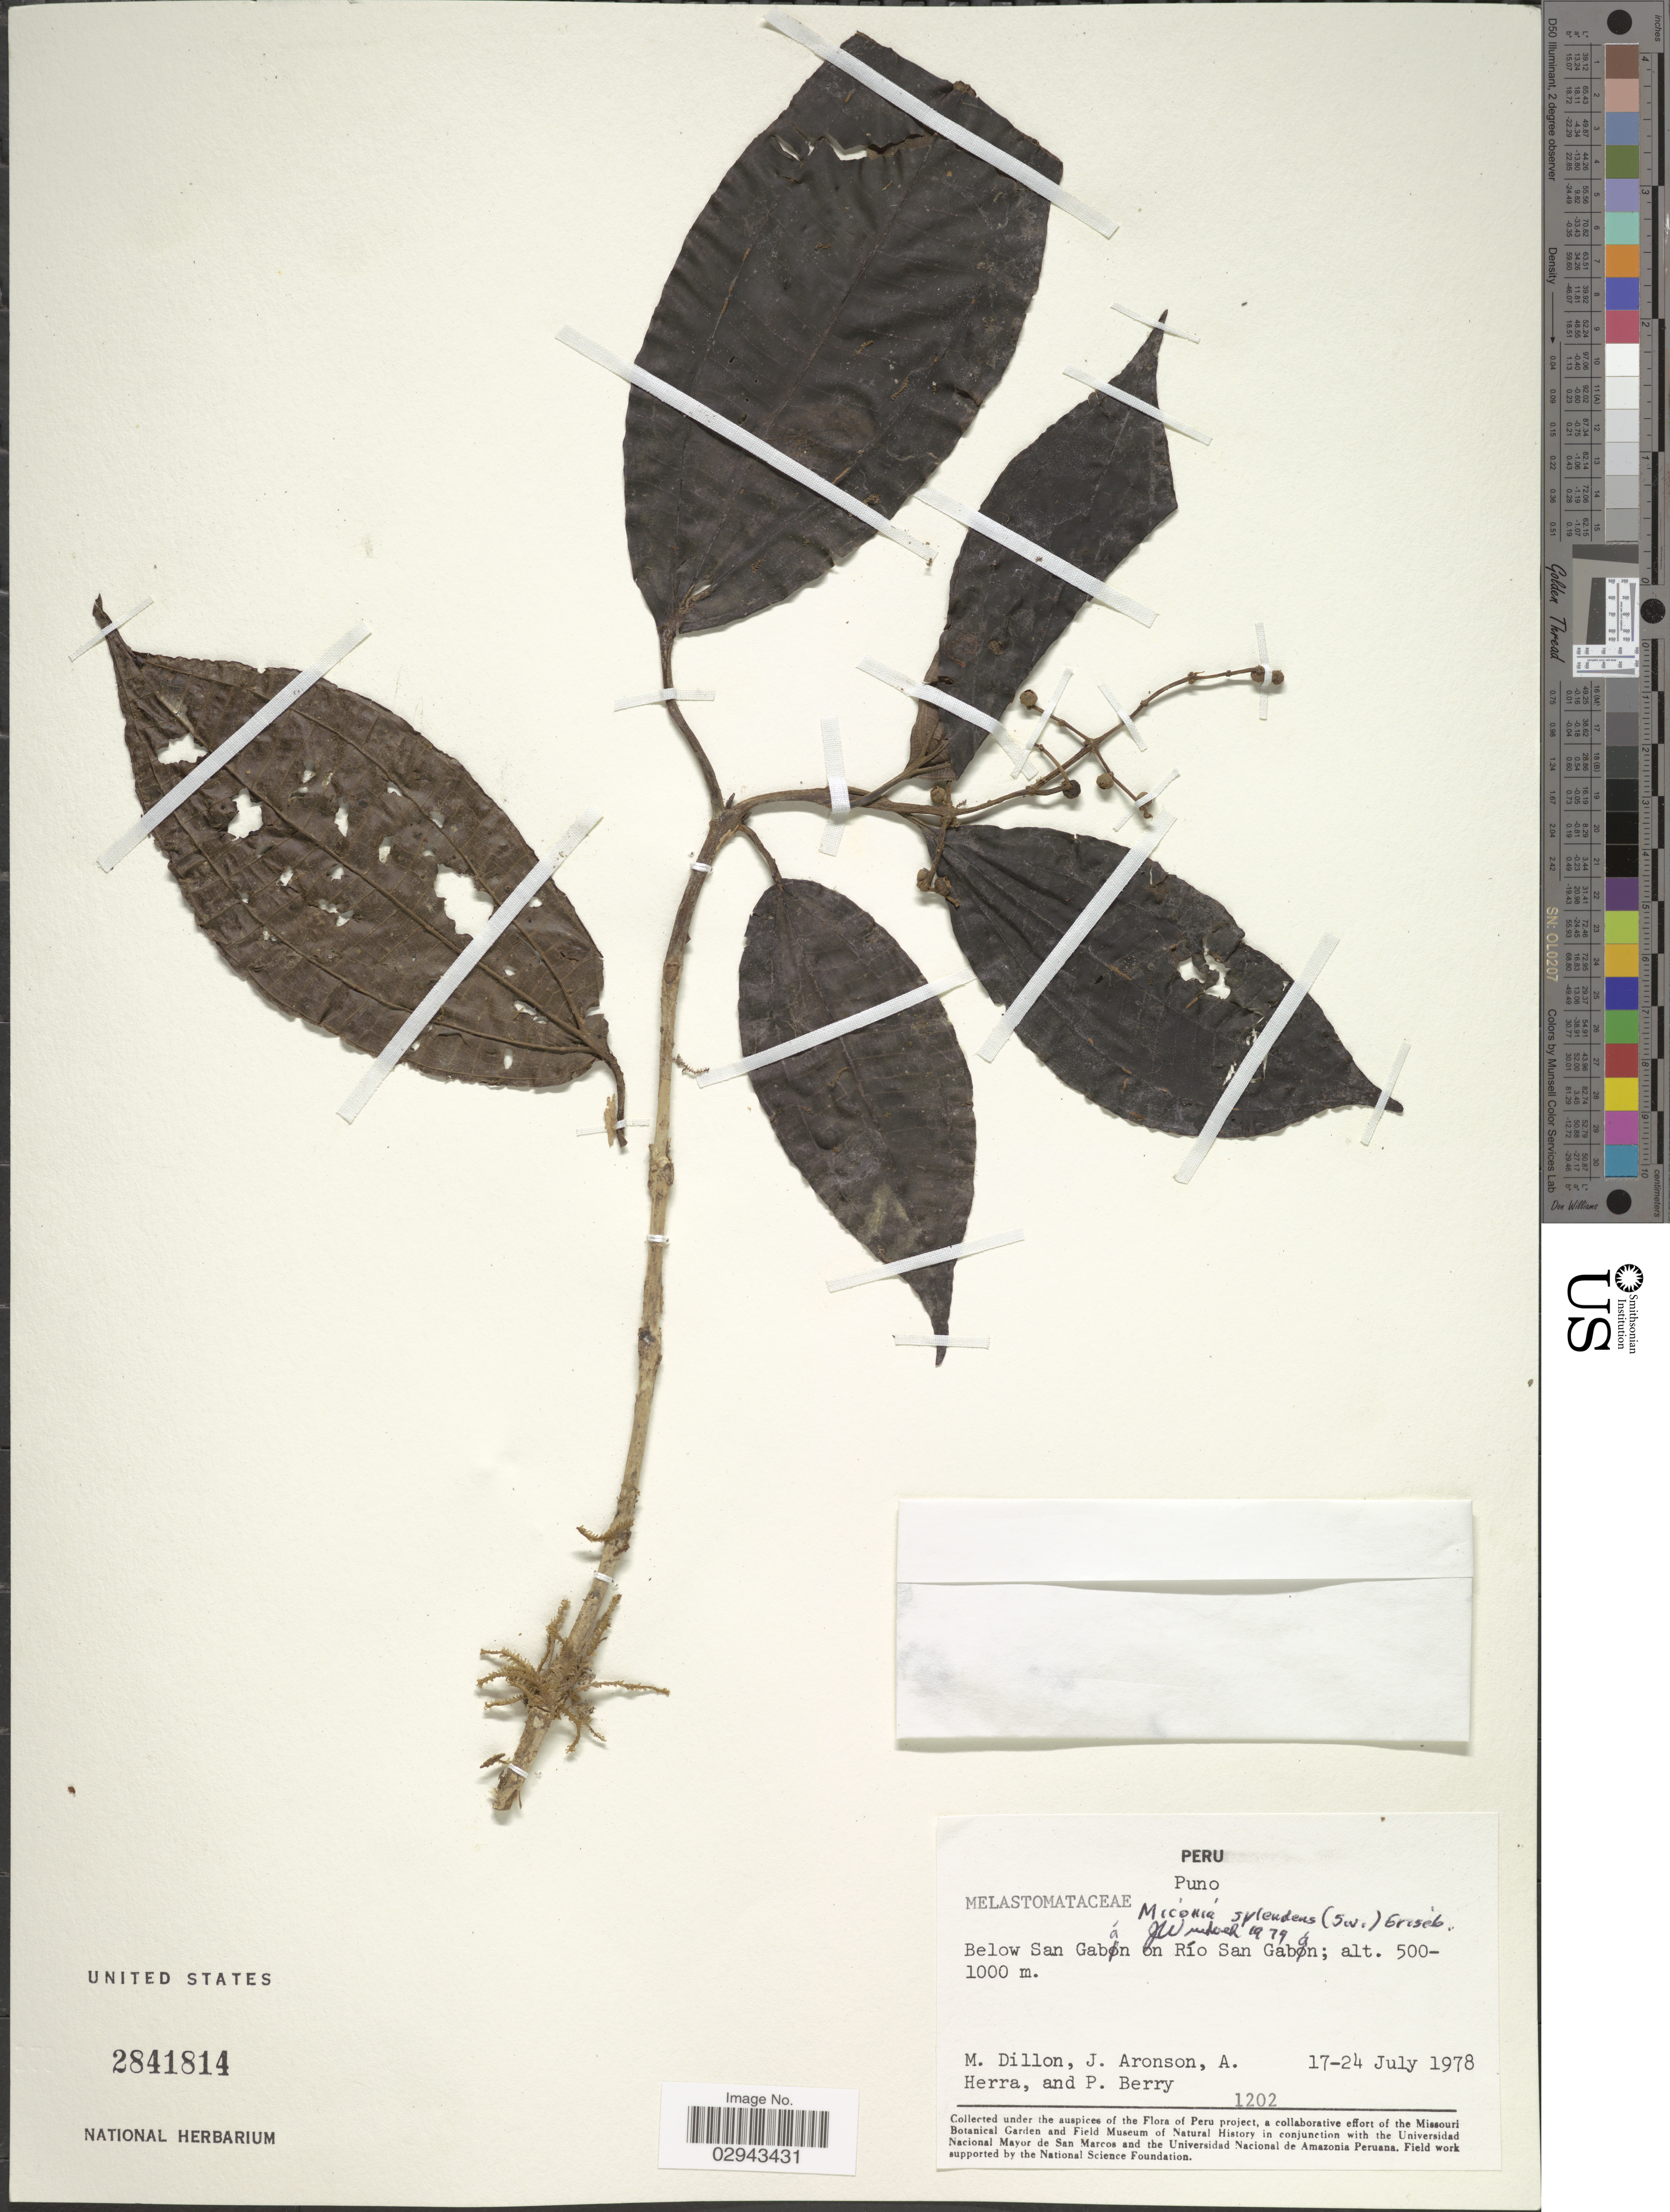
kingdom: Plantae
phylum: Tracheophyta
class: Magnoliopsida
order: Myrtales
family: Melastomataceae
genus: Miconia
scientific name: Miconia splendens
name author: (Sw.) Griseb.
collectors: M. O. Dillon, J. Aronson, A. Herra & P. Berry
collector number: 1202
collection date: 1978-07-17/1978-07-24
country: Peru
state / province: Puno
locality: Below San Gabán on Río San Gabán.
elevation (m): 500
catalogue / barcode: US 2841814